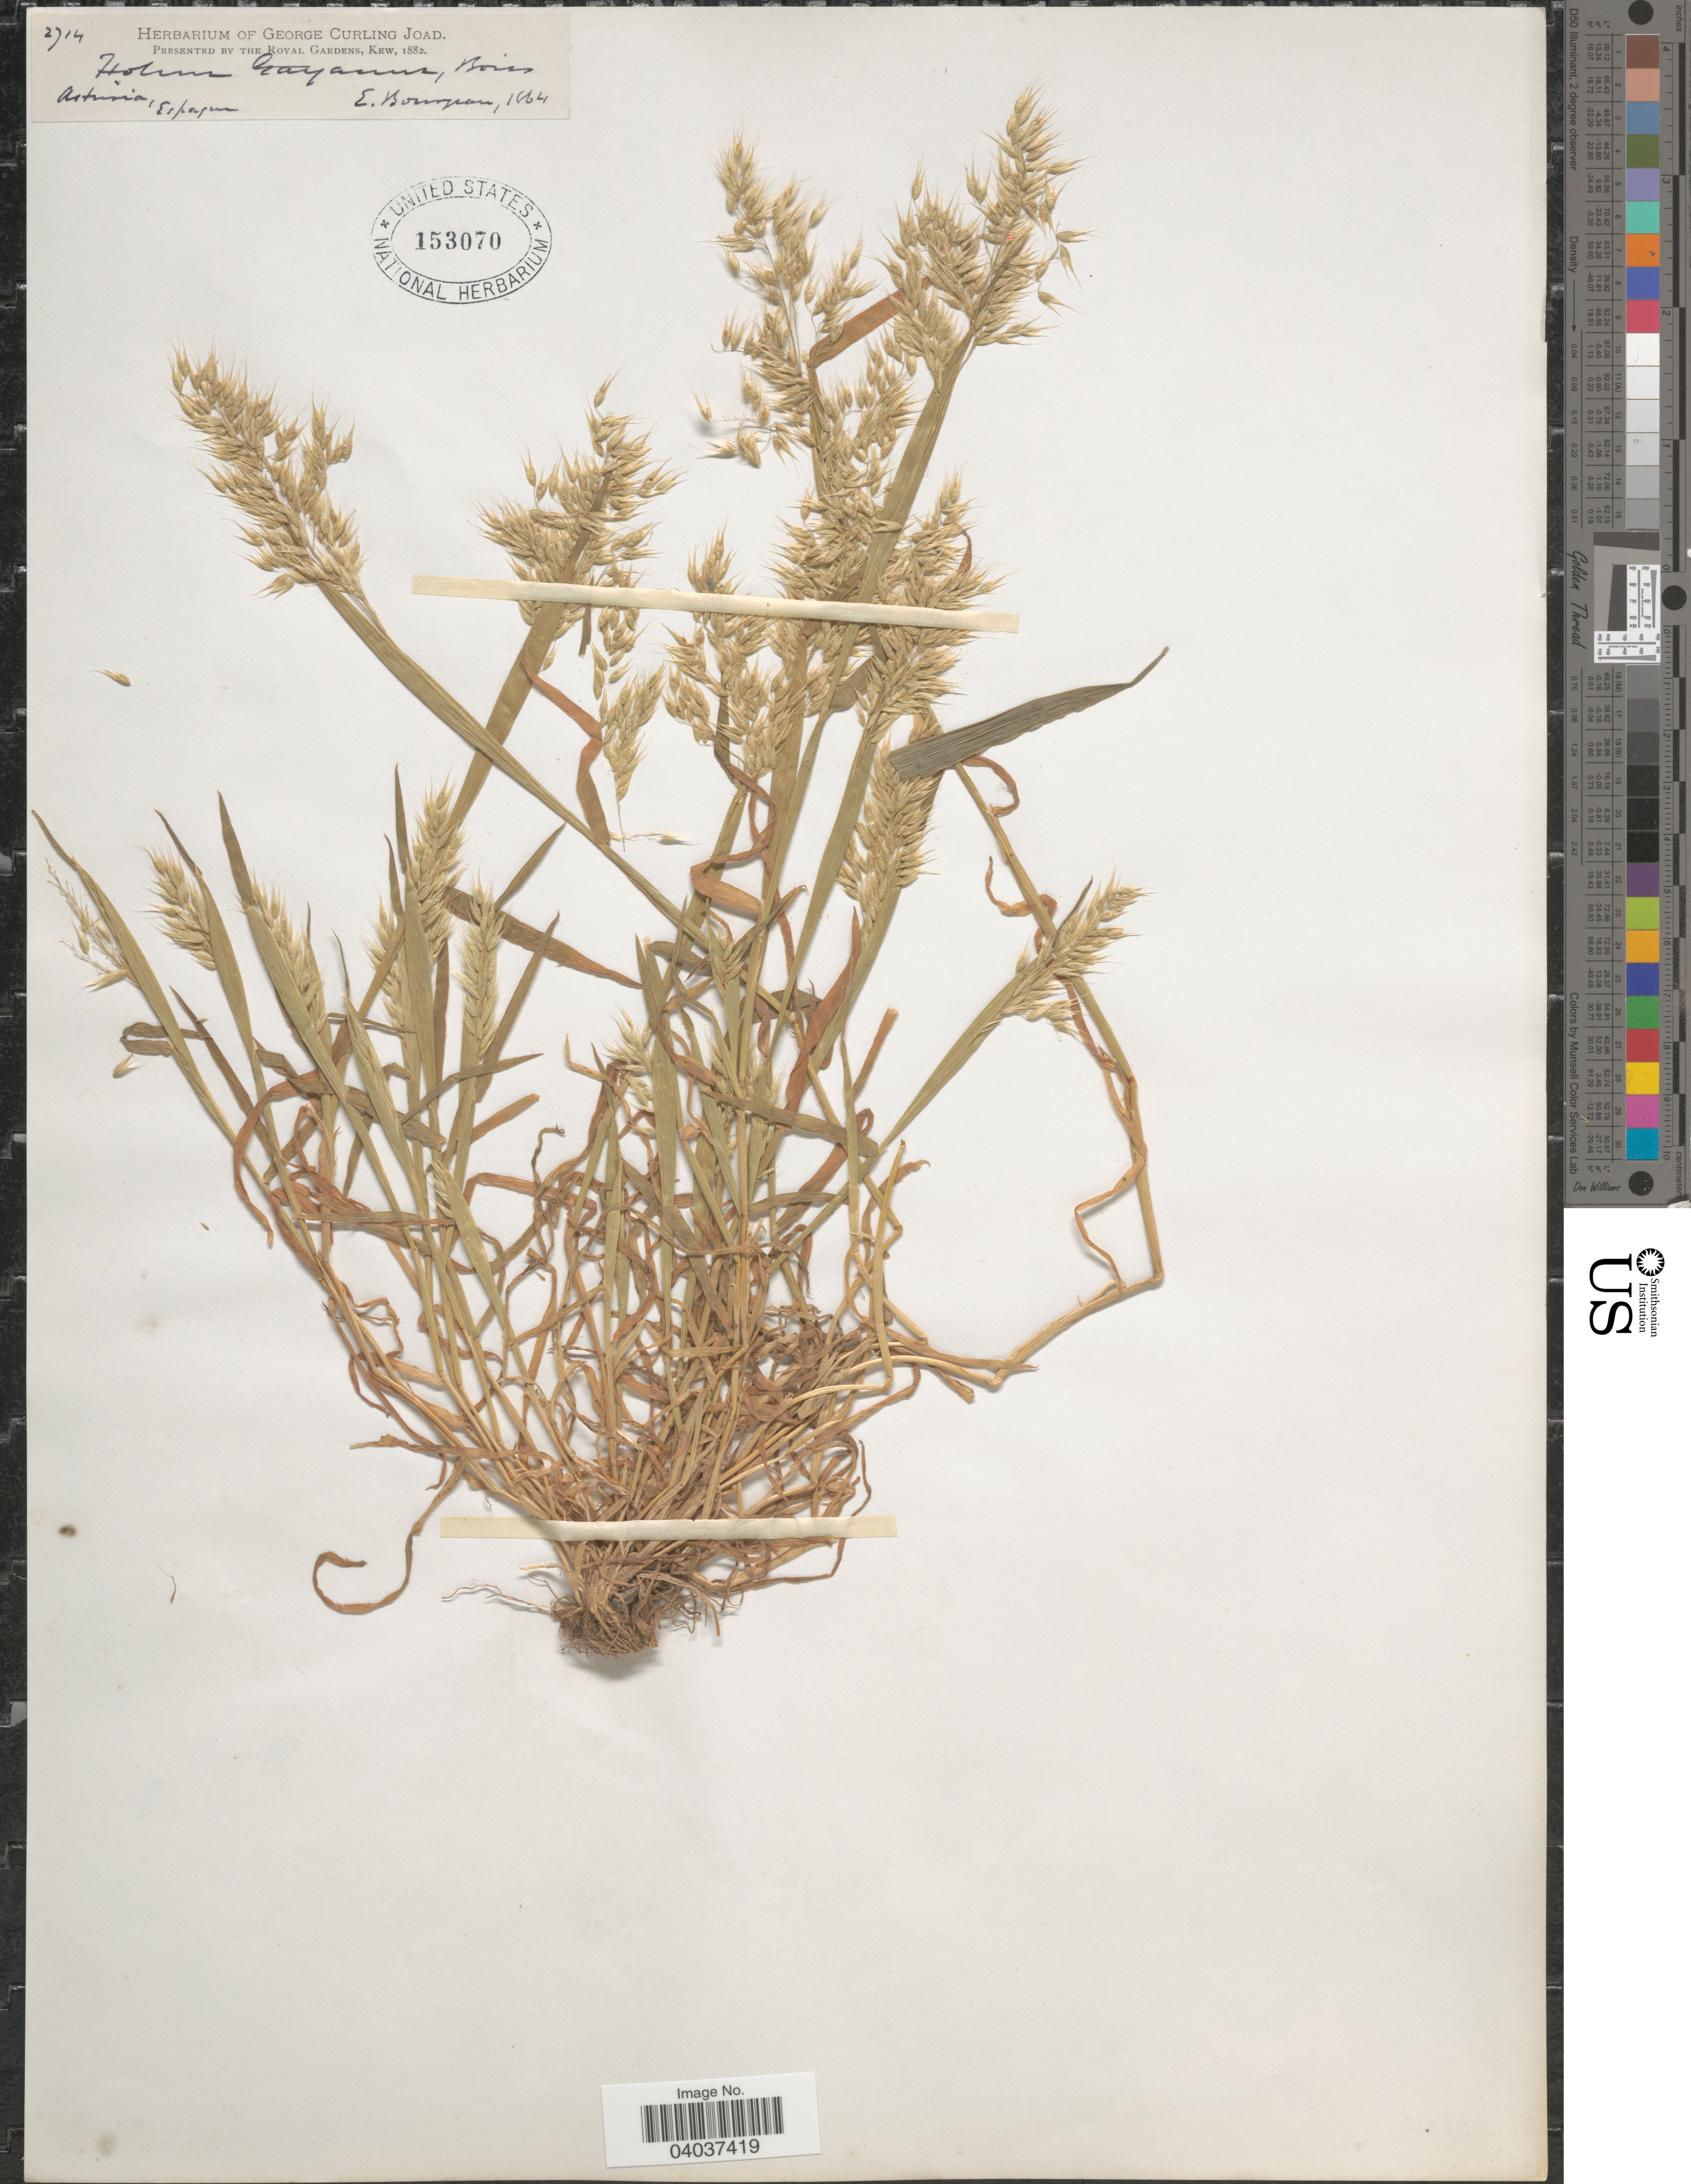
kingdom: Plantae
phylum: Tracheophyta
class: Liliopsida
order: Poales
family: Poaceae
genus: Holcus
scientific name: Holcus gayanus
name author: Boiss.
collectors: E. Bougeau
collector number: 2714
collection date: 1864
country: Spain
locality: Asturia, Espagne.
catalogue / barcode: US 153070